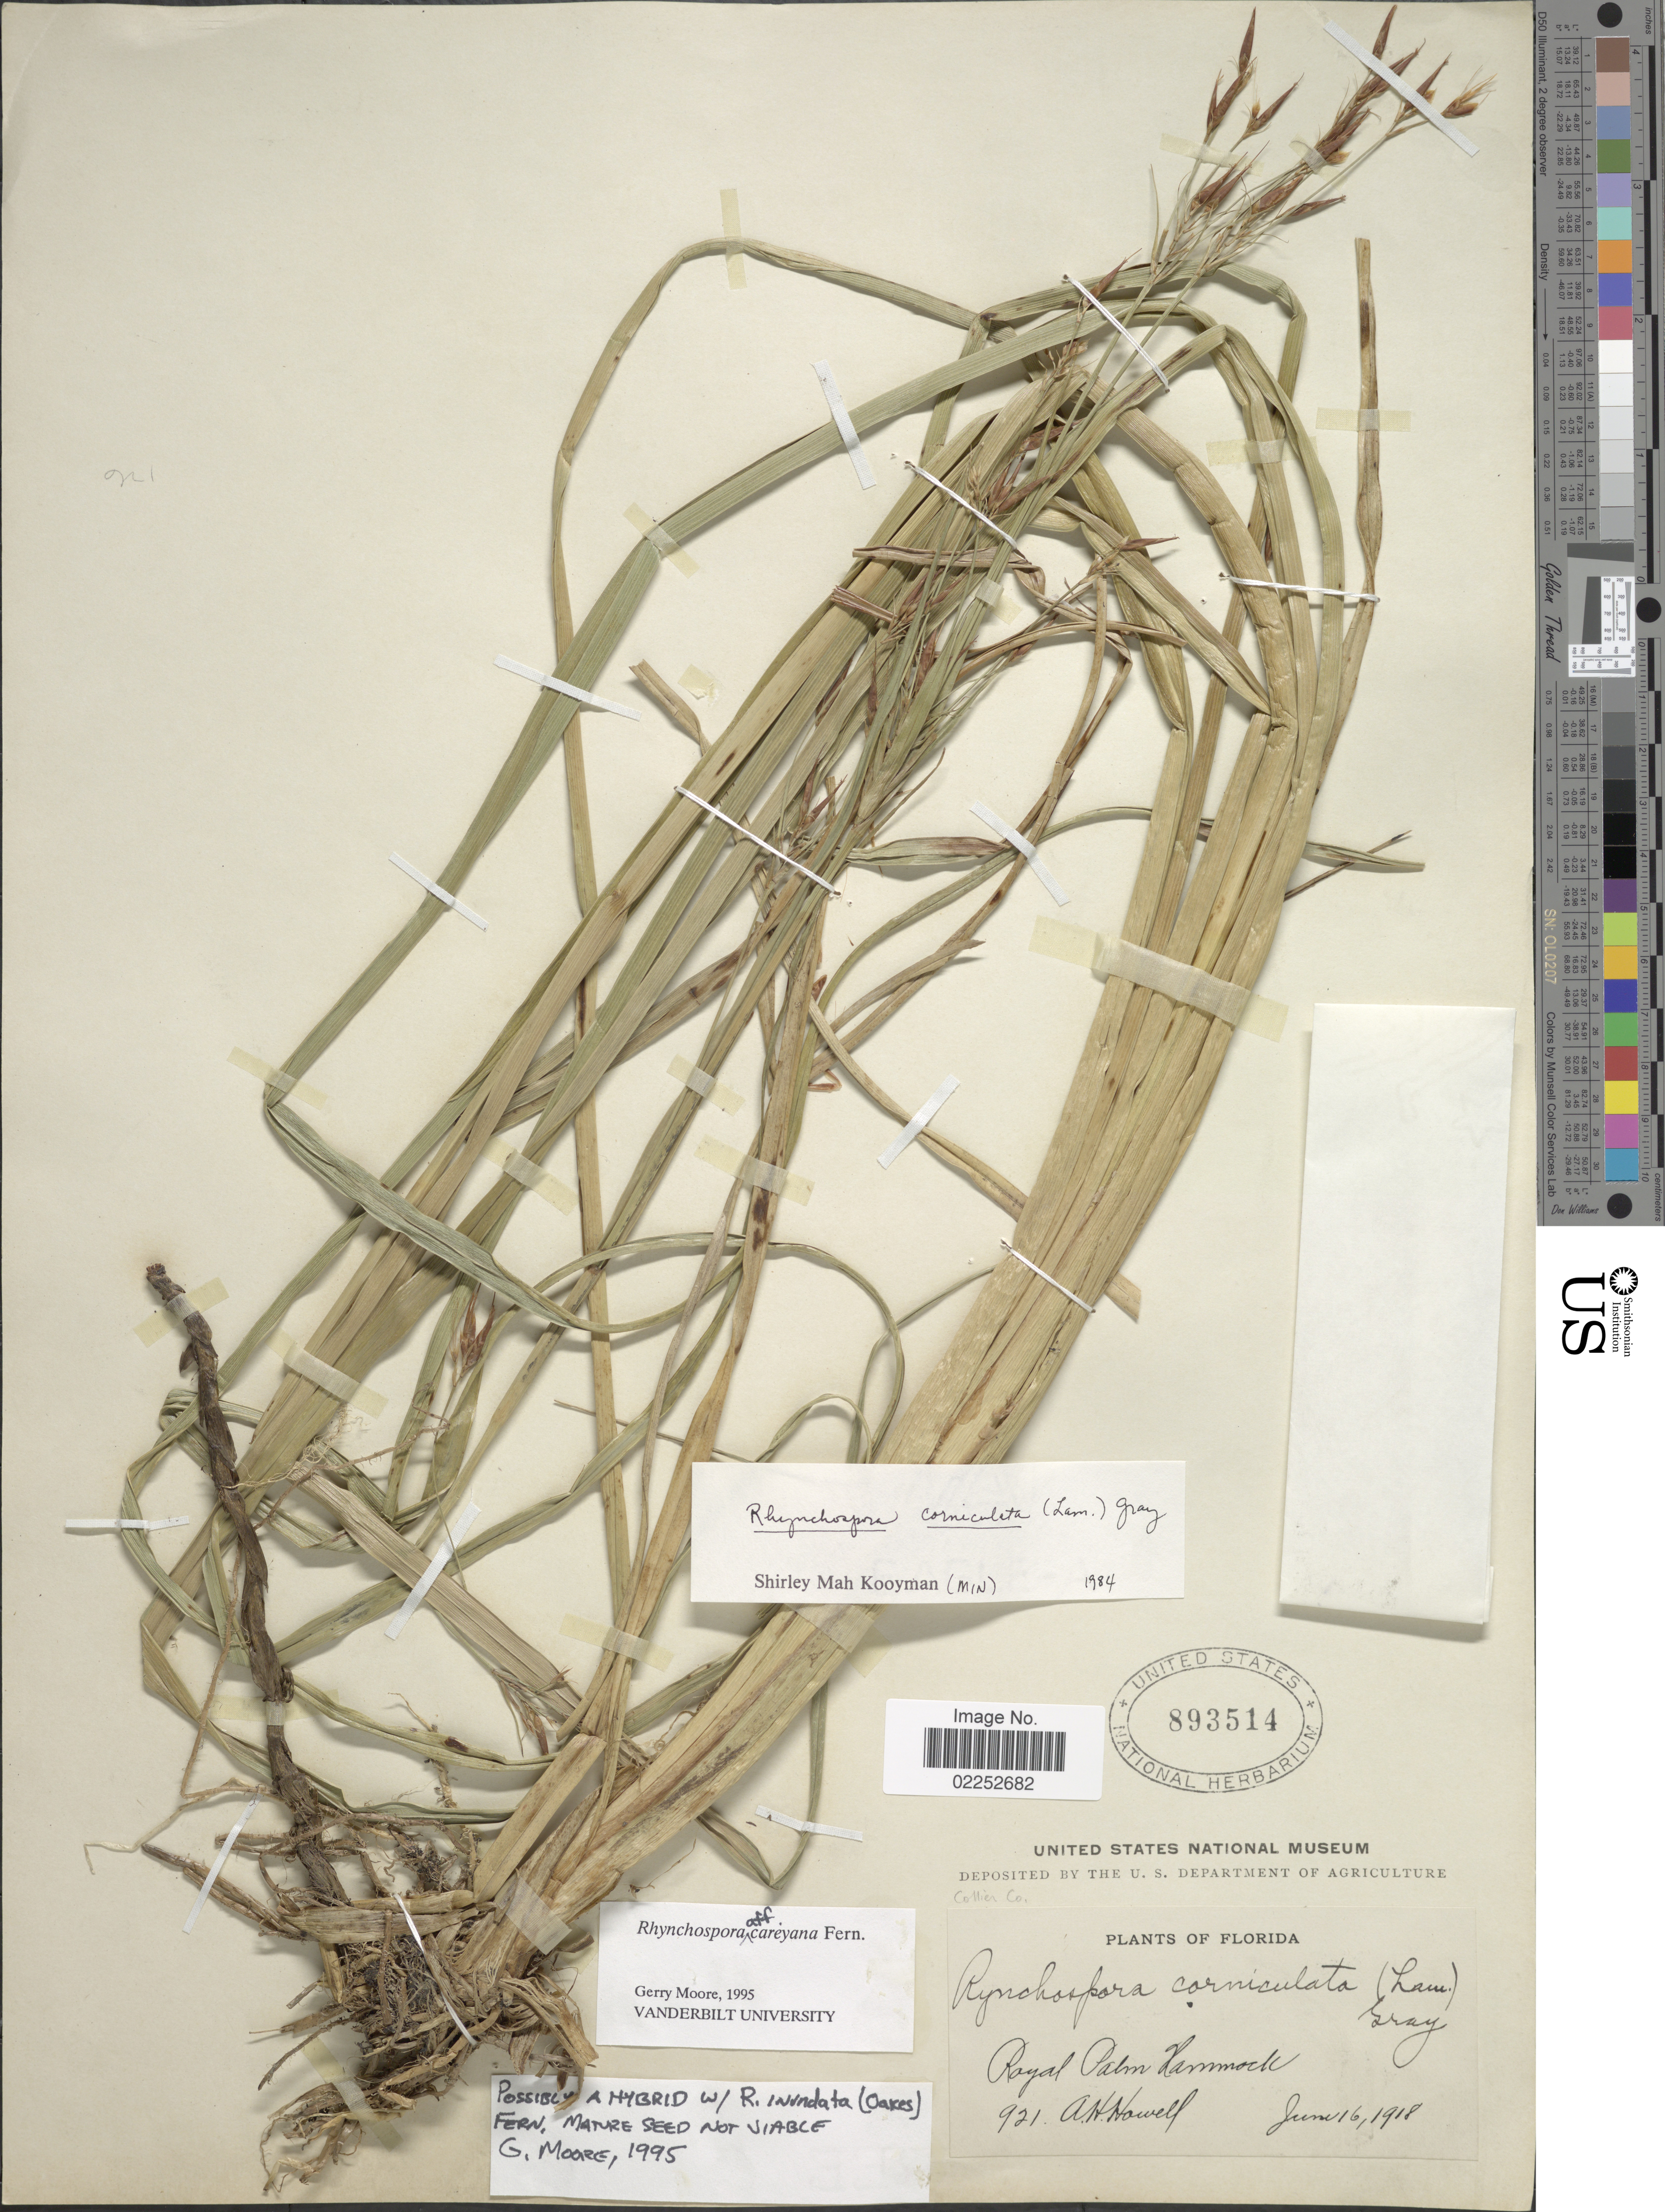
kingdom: Plantae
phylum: Tracheophyta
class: Liliopsida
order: Poales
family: Cyperaceae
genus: Rhynchospora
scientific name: Rhynchospora careyana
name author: Fernald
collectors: A. Howell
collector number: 921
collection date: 1918-06-16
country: United States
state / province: Florida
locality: Royal Pal Hammock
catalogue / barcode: US 893514